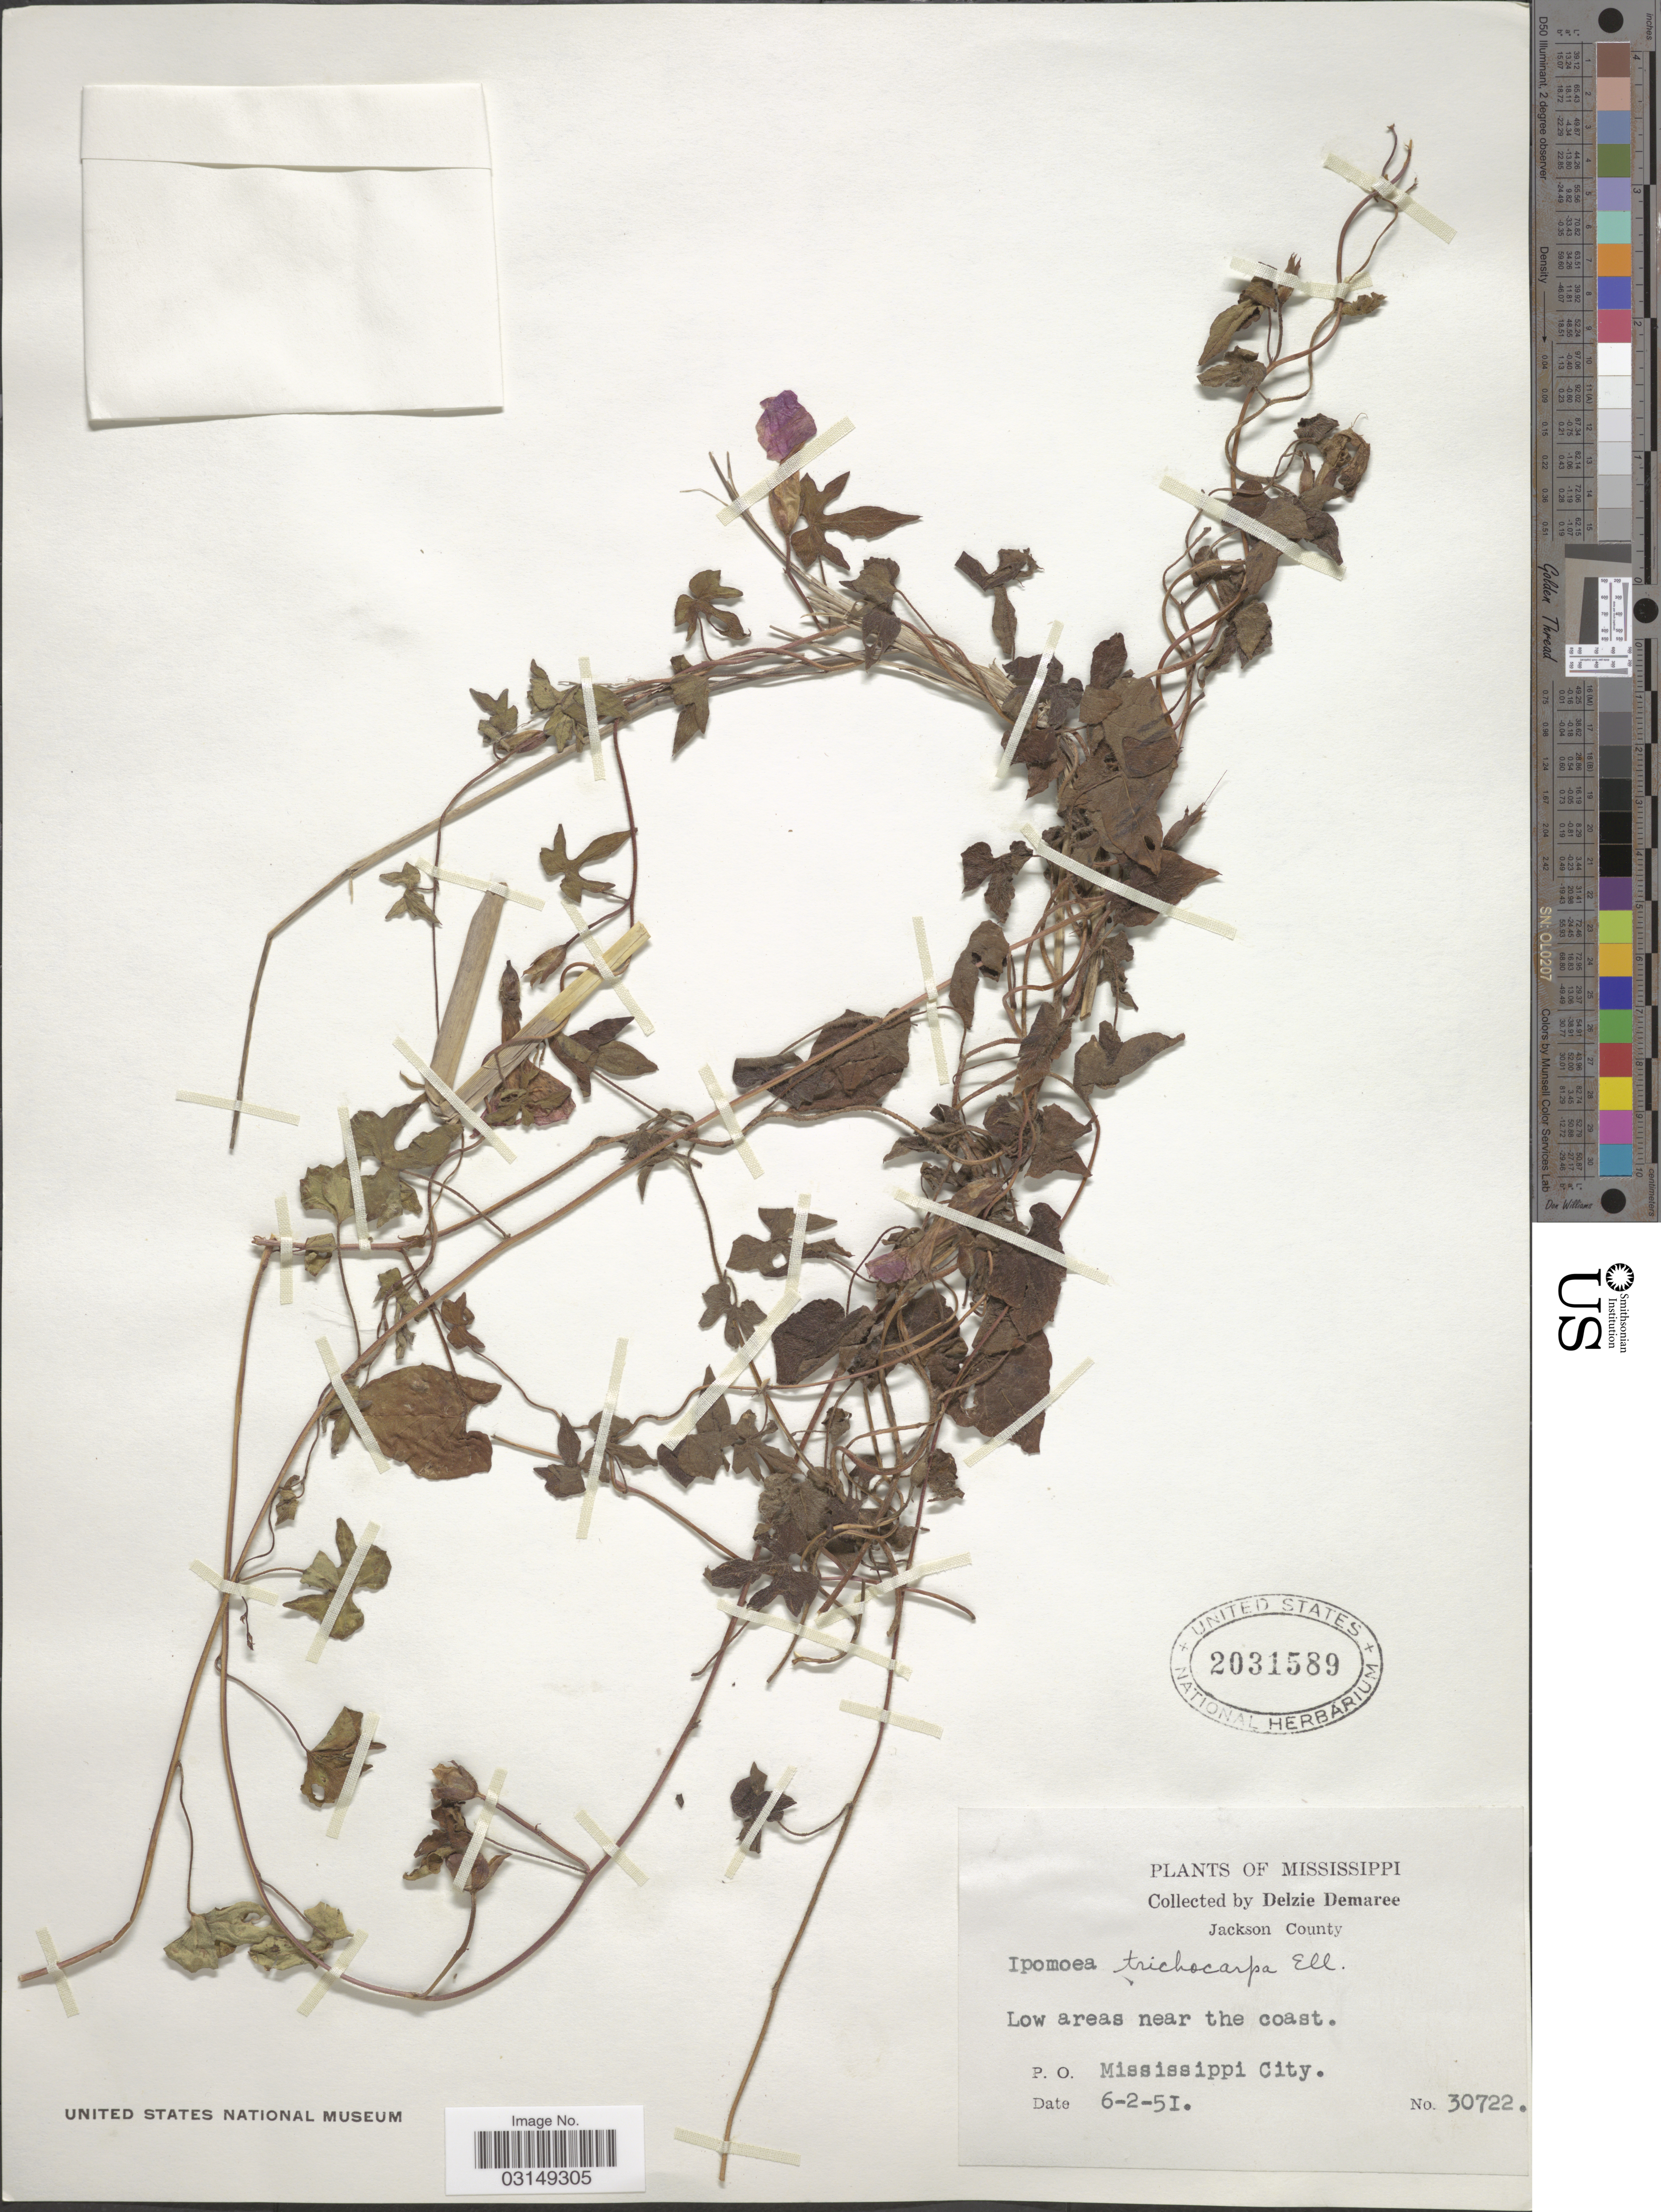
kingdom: Plantae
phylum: Tracheophyta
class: Magnoliopsida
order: Solanales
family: Convolvulaceae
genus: Ipomoea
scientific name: Ipomoea trichocarpa var. trichocarpa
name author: Elliott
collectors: D. Demaree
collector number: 30722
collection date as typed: Transcribed d/m/y: 2/6/51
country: United States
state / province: Mississippi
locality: Jackson County. Low areas near the coast. P.O. Mississippi City.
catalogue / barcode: US 2031589